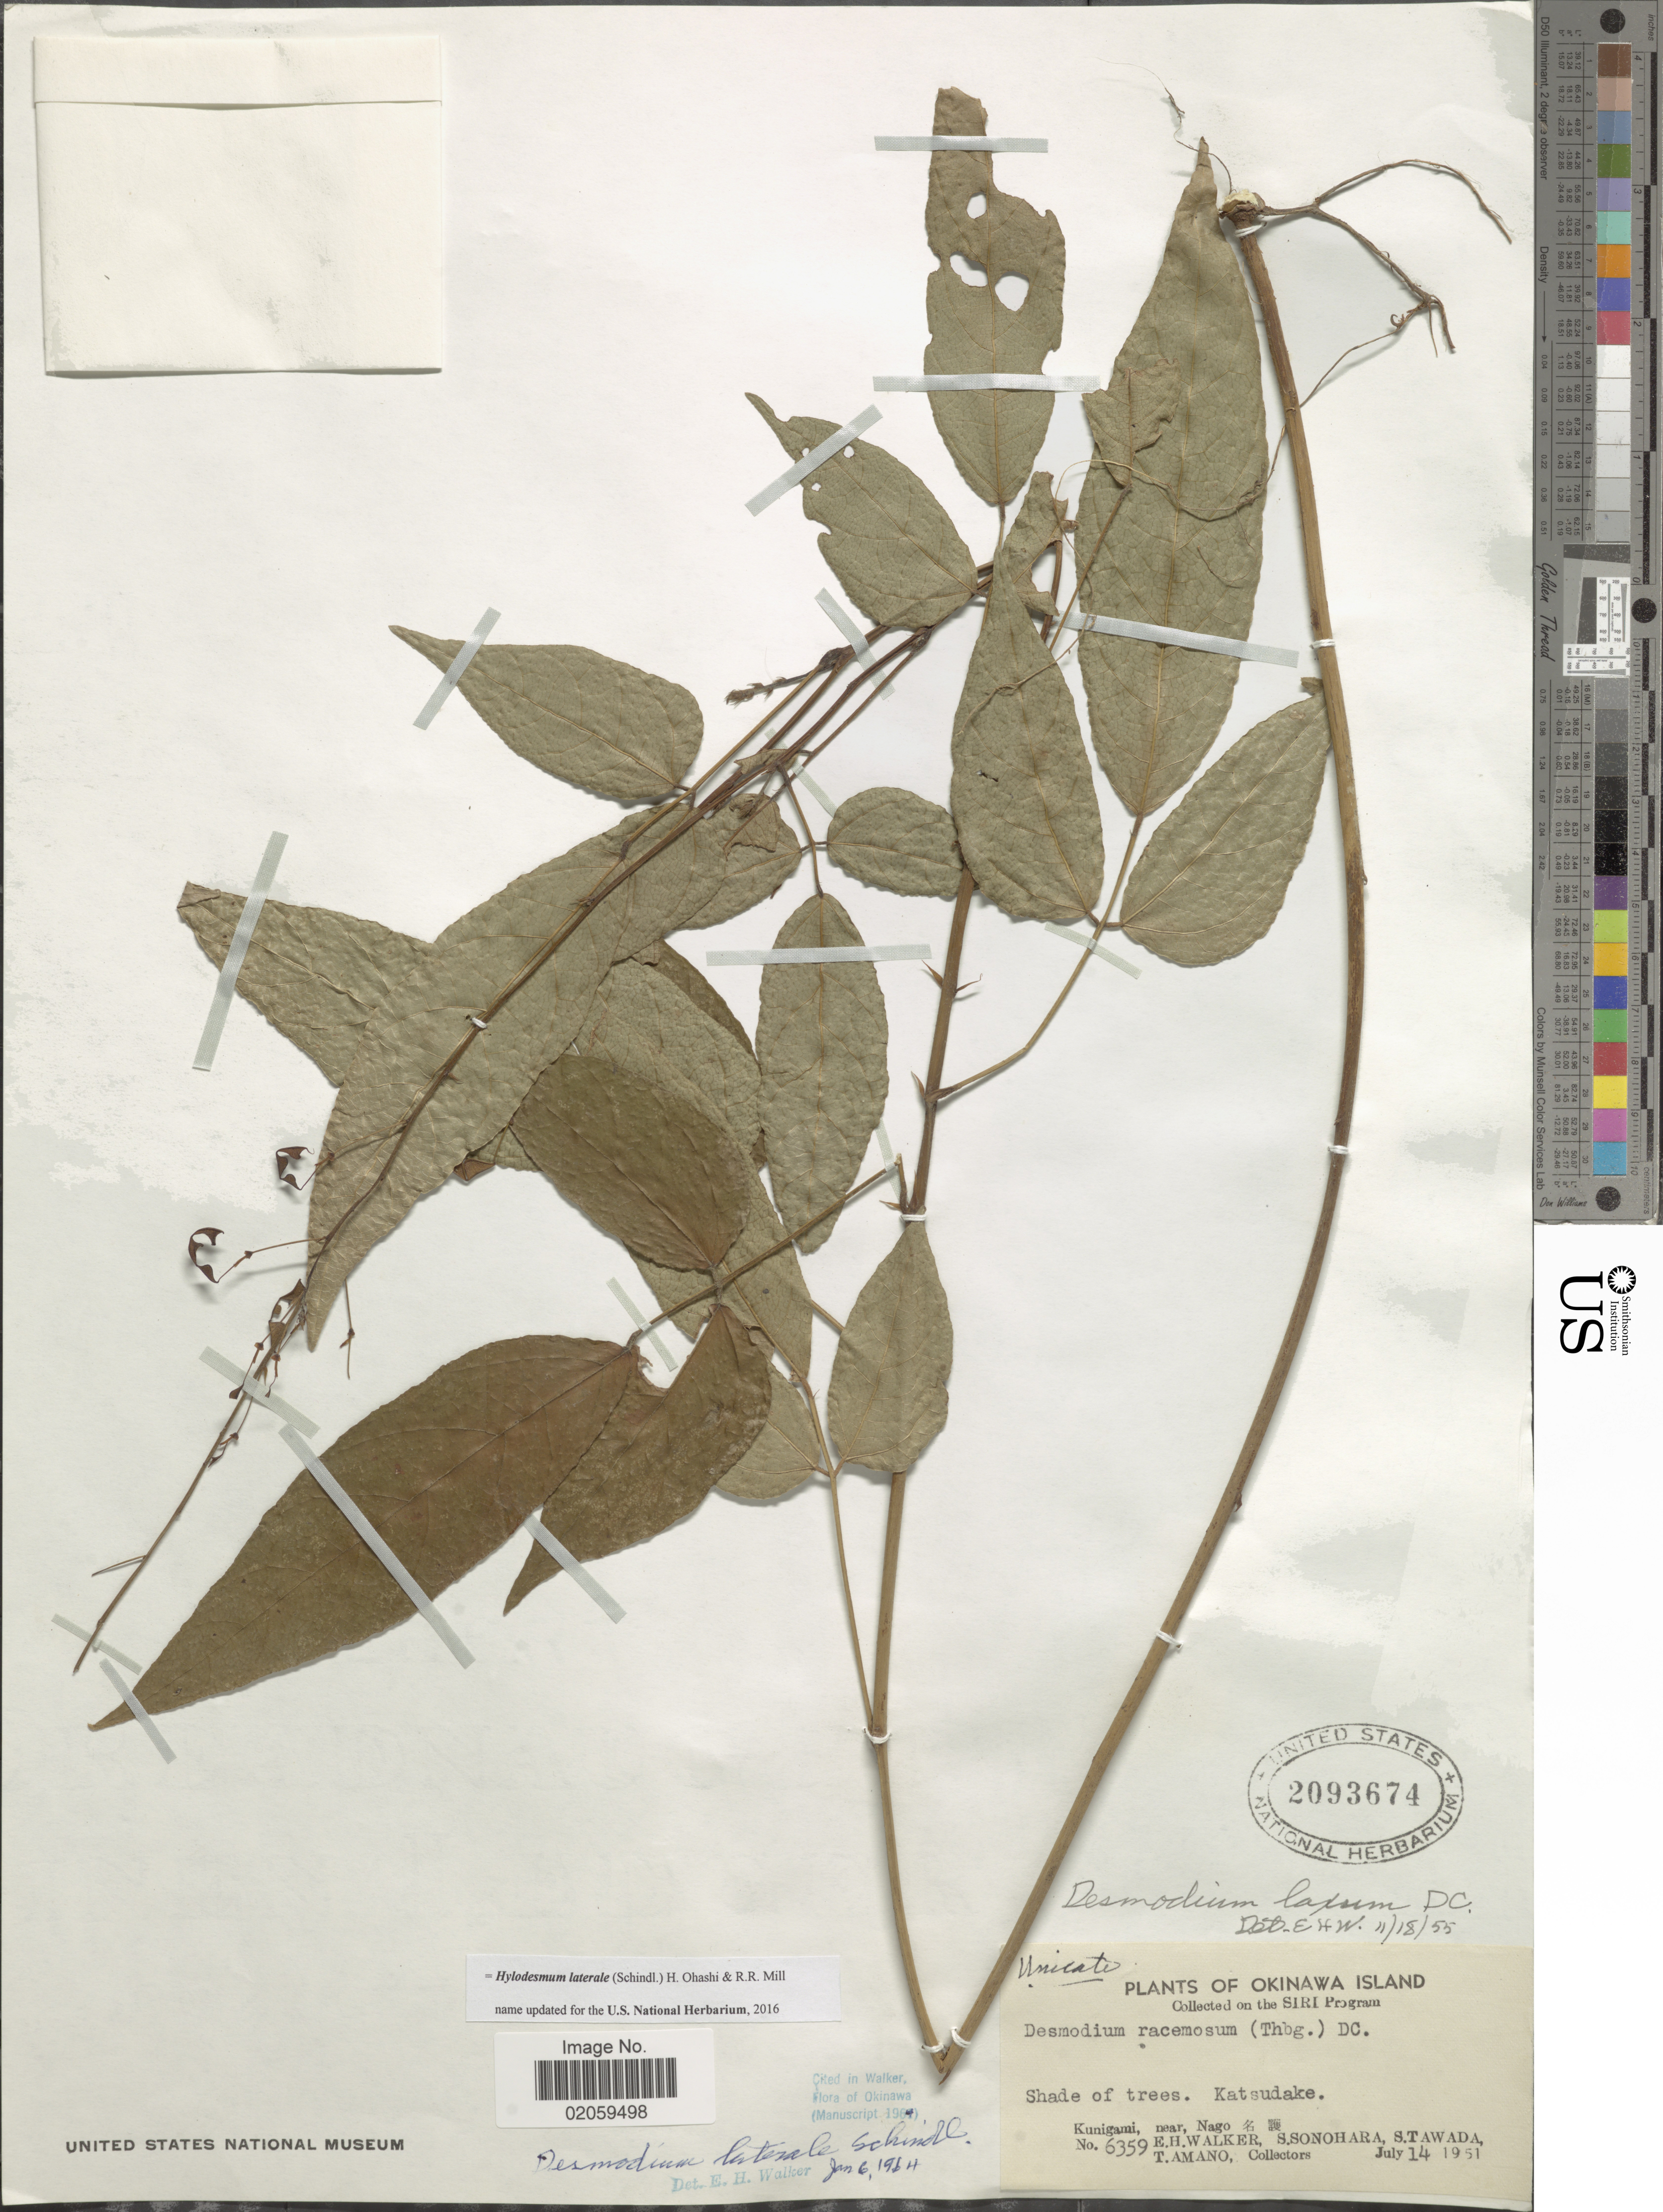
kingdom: Plantae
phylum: Tracheophyta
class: Magnoliopsida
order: Fabales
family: Fabaceae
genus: Hylodesmum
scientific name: Hylodesmum laterale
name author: (Schindl.) H. Ohashi & R.R. Mill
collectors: E. H. Walker, S. Sonohara, S. Tawada & T. Amano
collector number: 6359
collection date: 1951-07-14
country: Japan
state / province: Okinawa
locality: Okinawa Island, Katsudake, Kunigami, near Nago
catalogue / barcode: US 2093674